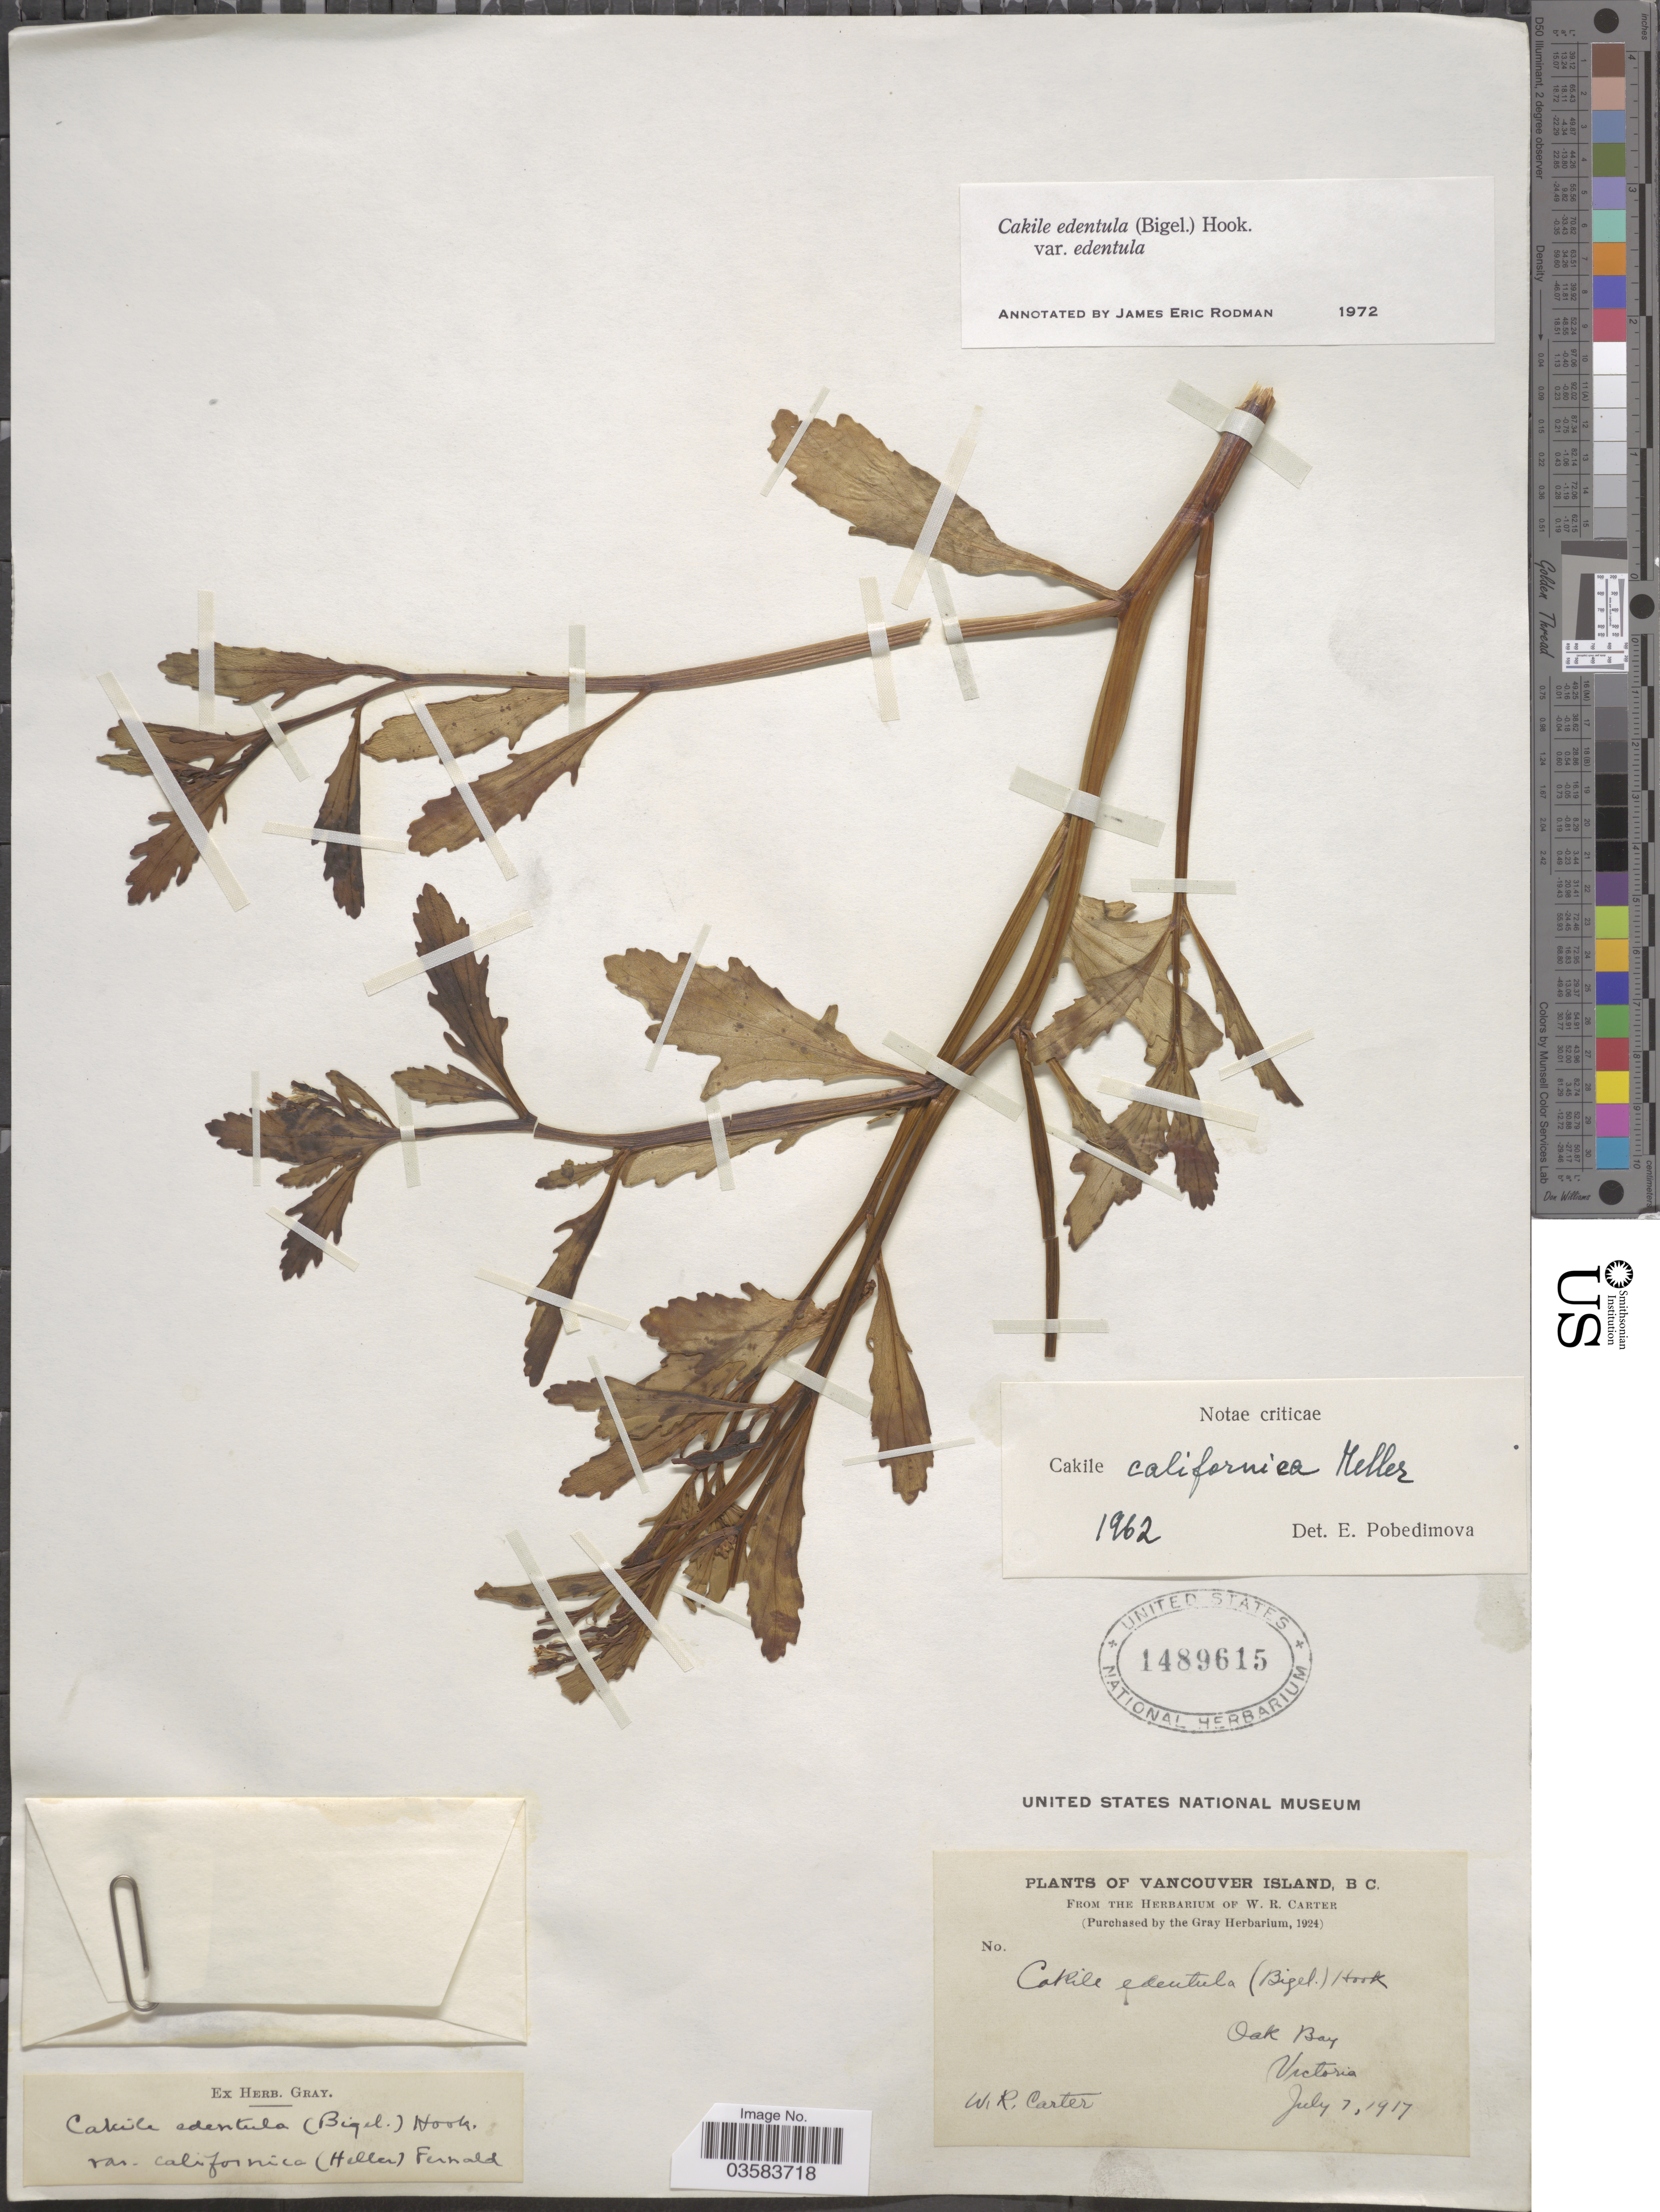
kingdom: Plantae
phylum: Tracheophyta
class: Magnoliopsida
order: Brassicales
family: Brassicaceae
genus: Cakile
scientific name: Cakile edentula var. edentula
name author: (Bigelow) Hook.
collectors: W. R. Carter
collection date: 1917-07-07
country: Canada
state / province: British Columbia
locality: Vancouver Island. Oak Bay. Victoria.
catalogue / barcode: US 1489615